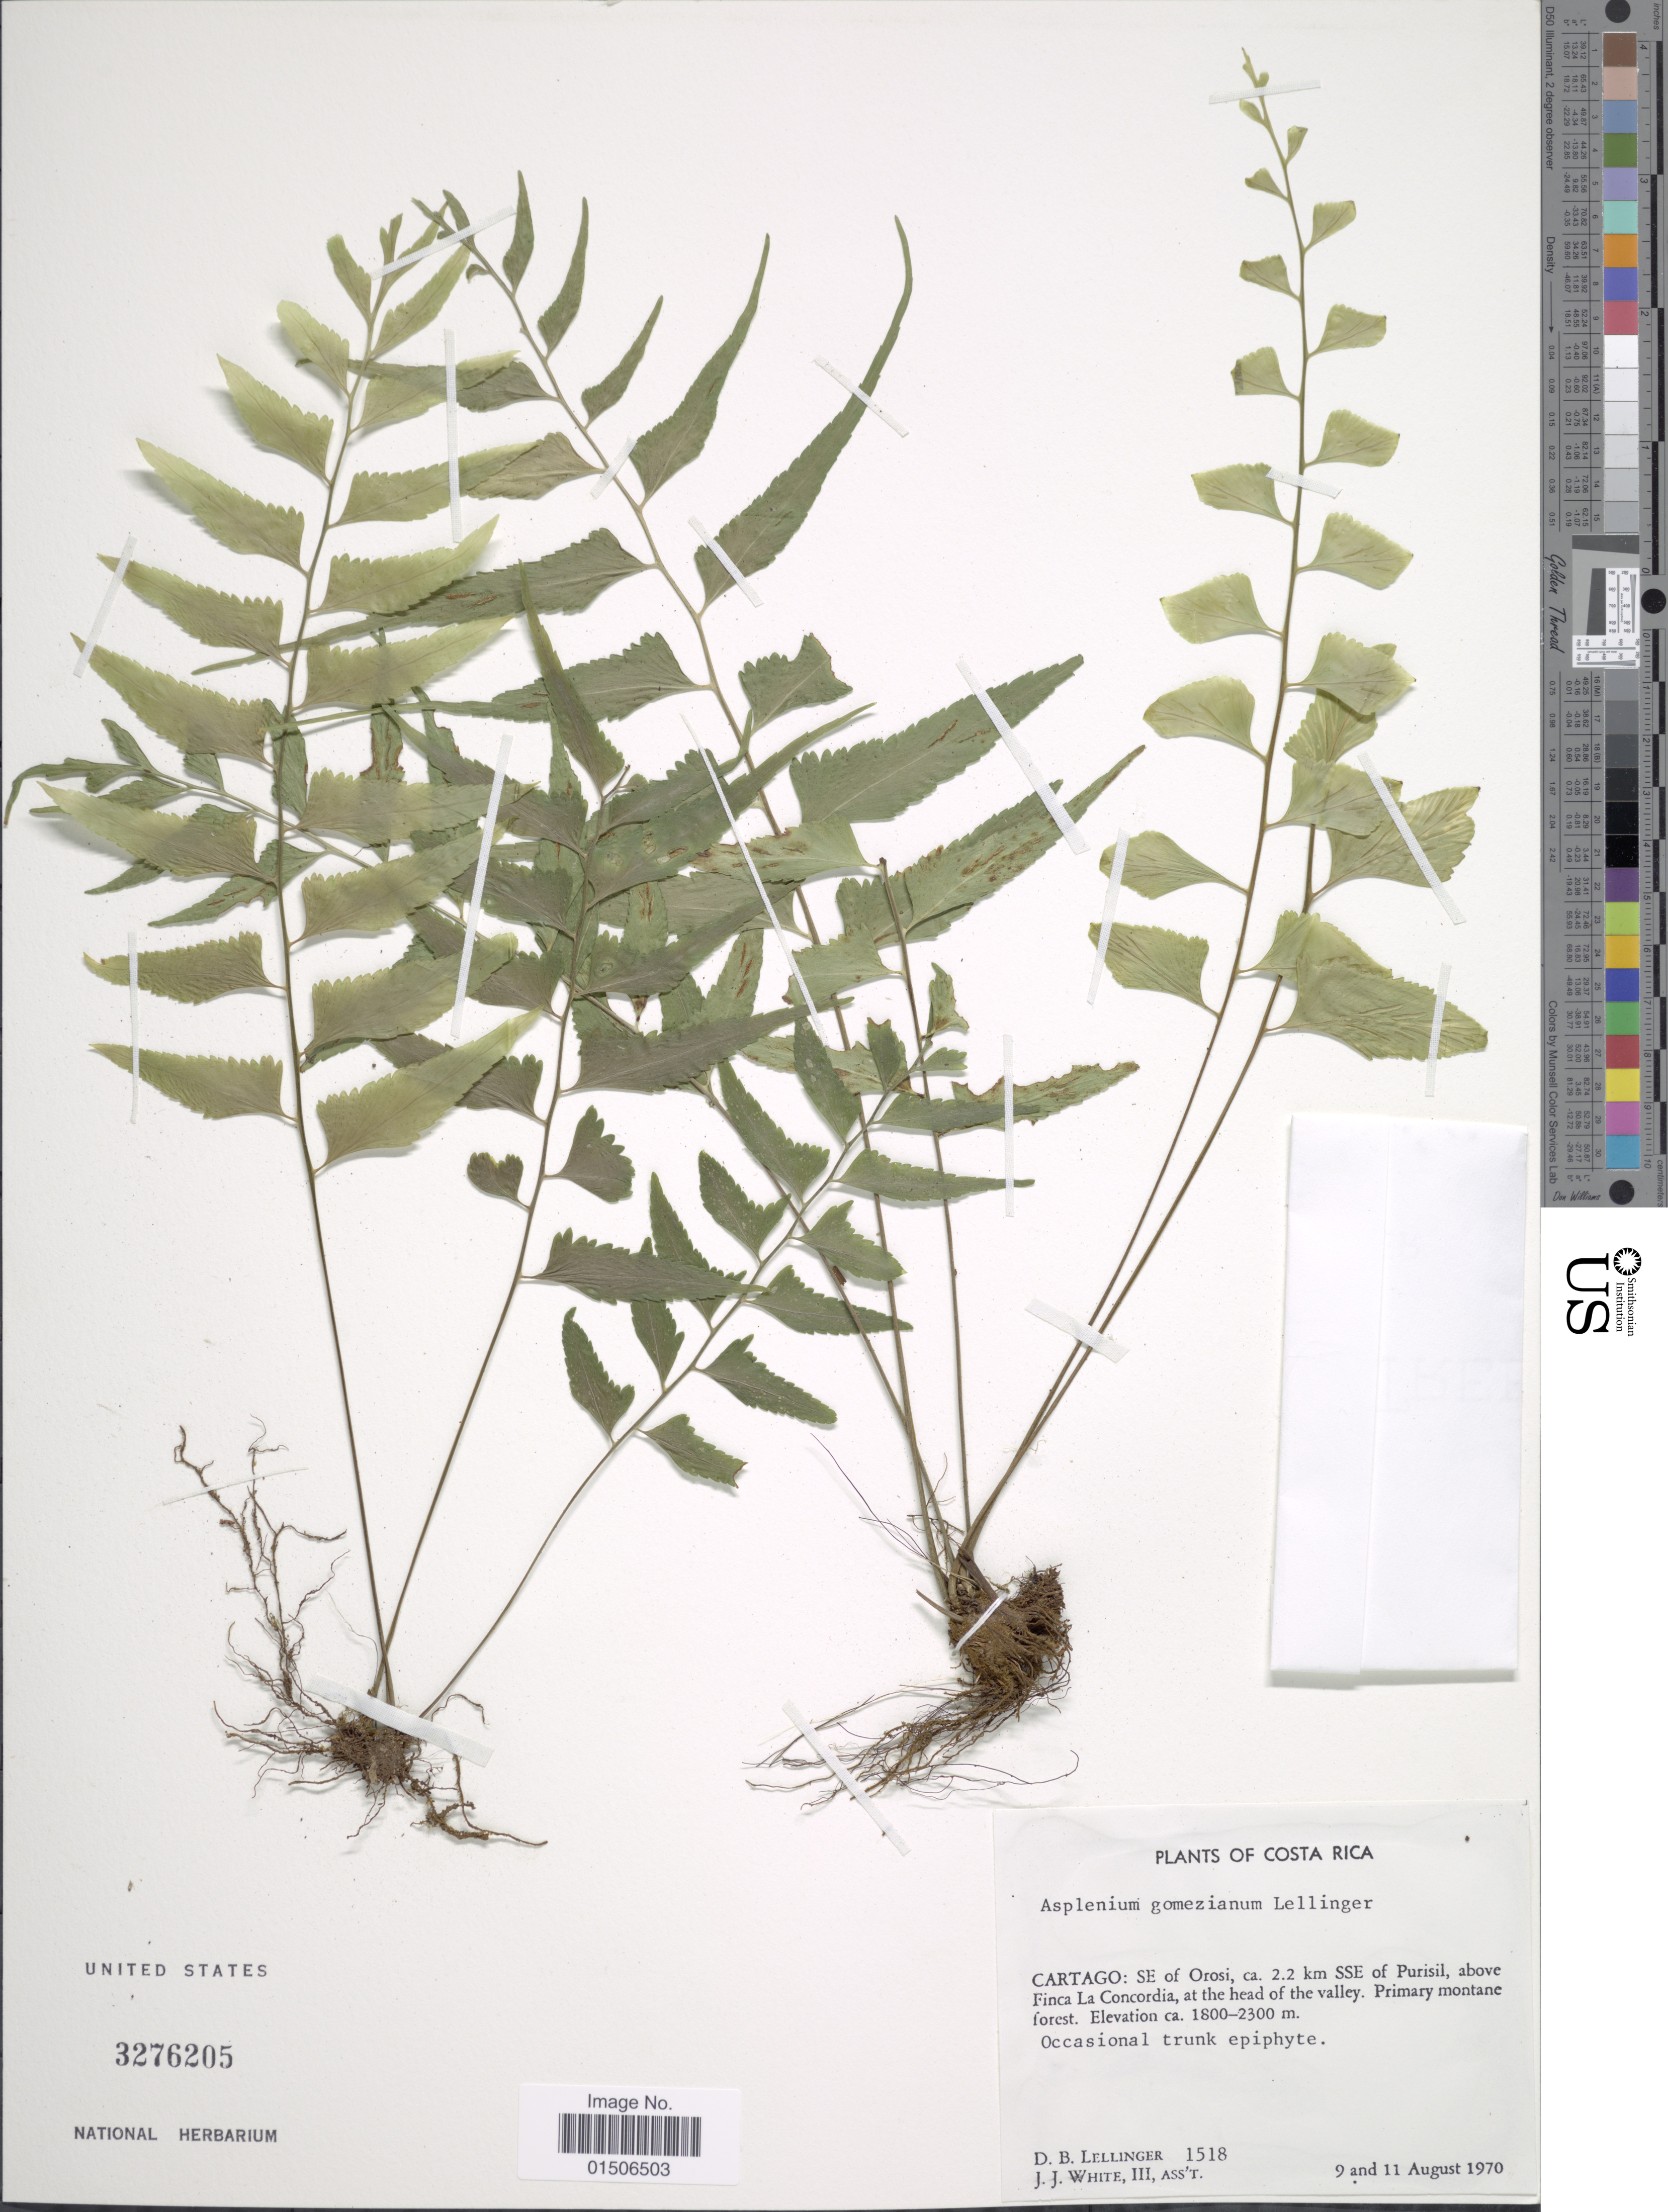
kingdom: Plantae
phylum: Tracheophyta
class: Polypodiopsida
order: Polypodiales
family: Aspleniaceae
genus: Asplenium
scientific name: Asplenium gomezianum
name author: Lellinger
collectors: D. B. Lellinger & J. J. White III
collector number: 1518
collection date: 1970-08-09/1970-08-11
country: Costa Rica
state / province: Cartago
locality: SE of Orosi, ca 2.2 km SSE of Purisil, above Finca La Concordia, at the head of the valley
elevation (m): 1800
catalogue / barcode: US 3276205